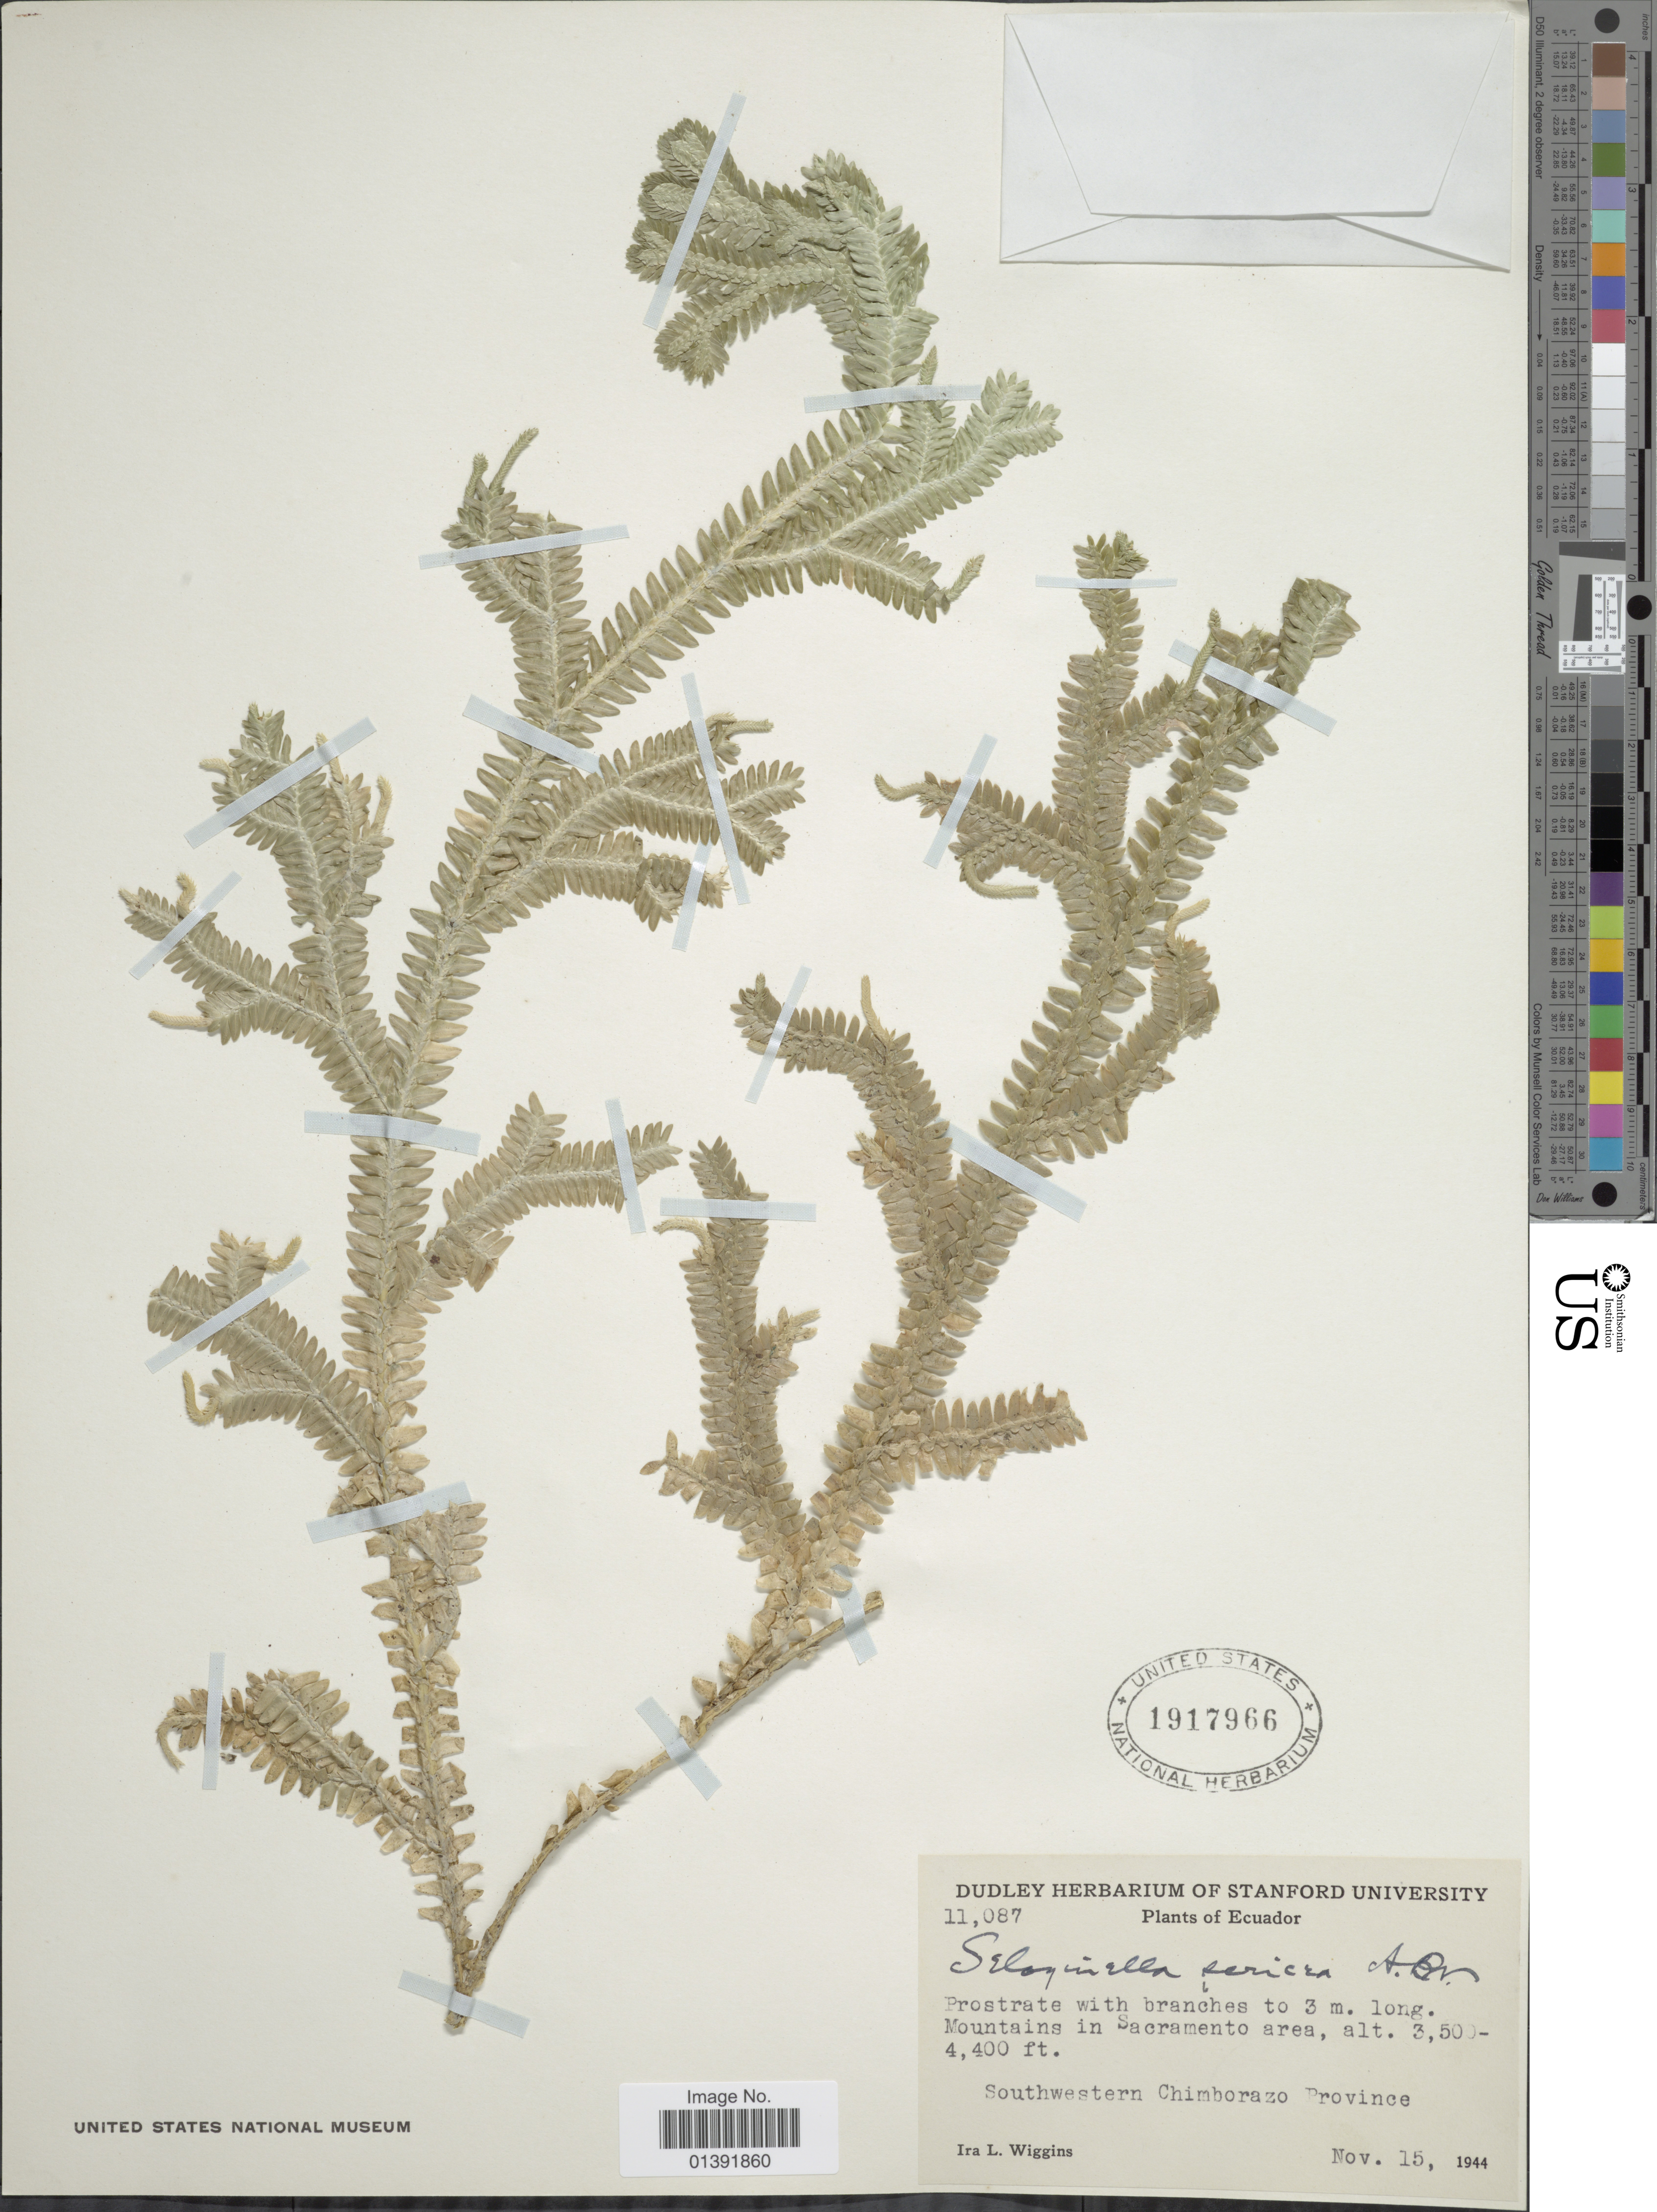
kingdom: Plantae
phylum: Tracheophyta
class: Lycopodiopsida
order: Selaginellales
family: Selaginellaceae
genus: Selaginella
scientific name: Selaginella sericea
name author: A. Braun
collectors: I. L. Wiggins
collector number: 11087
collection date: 1944-11-15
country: Ecuador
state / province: Chimborazo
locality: Mountains in Sacramento area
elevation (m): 1067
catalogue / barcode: US 1917966